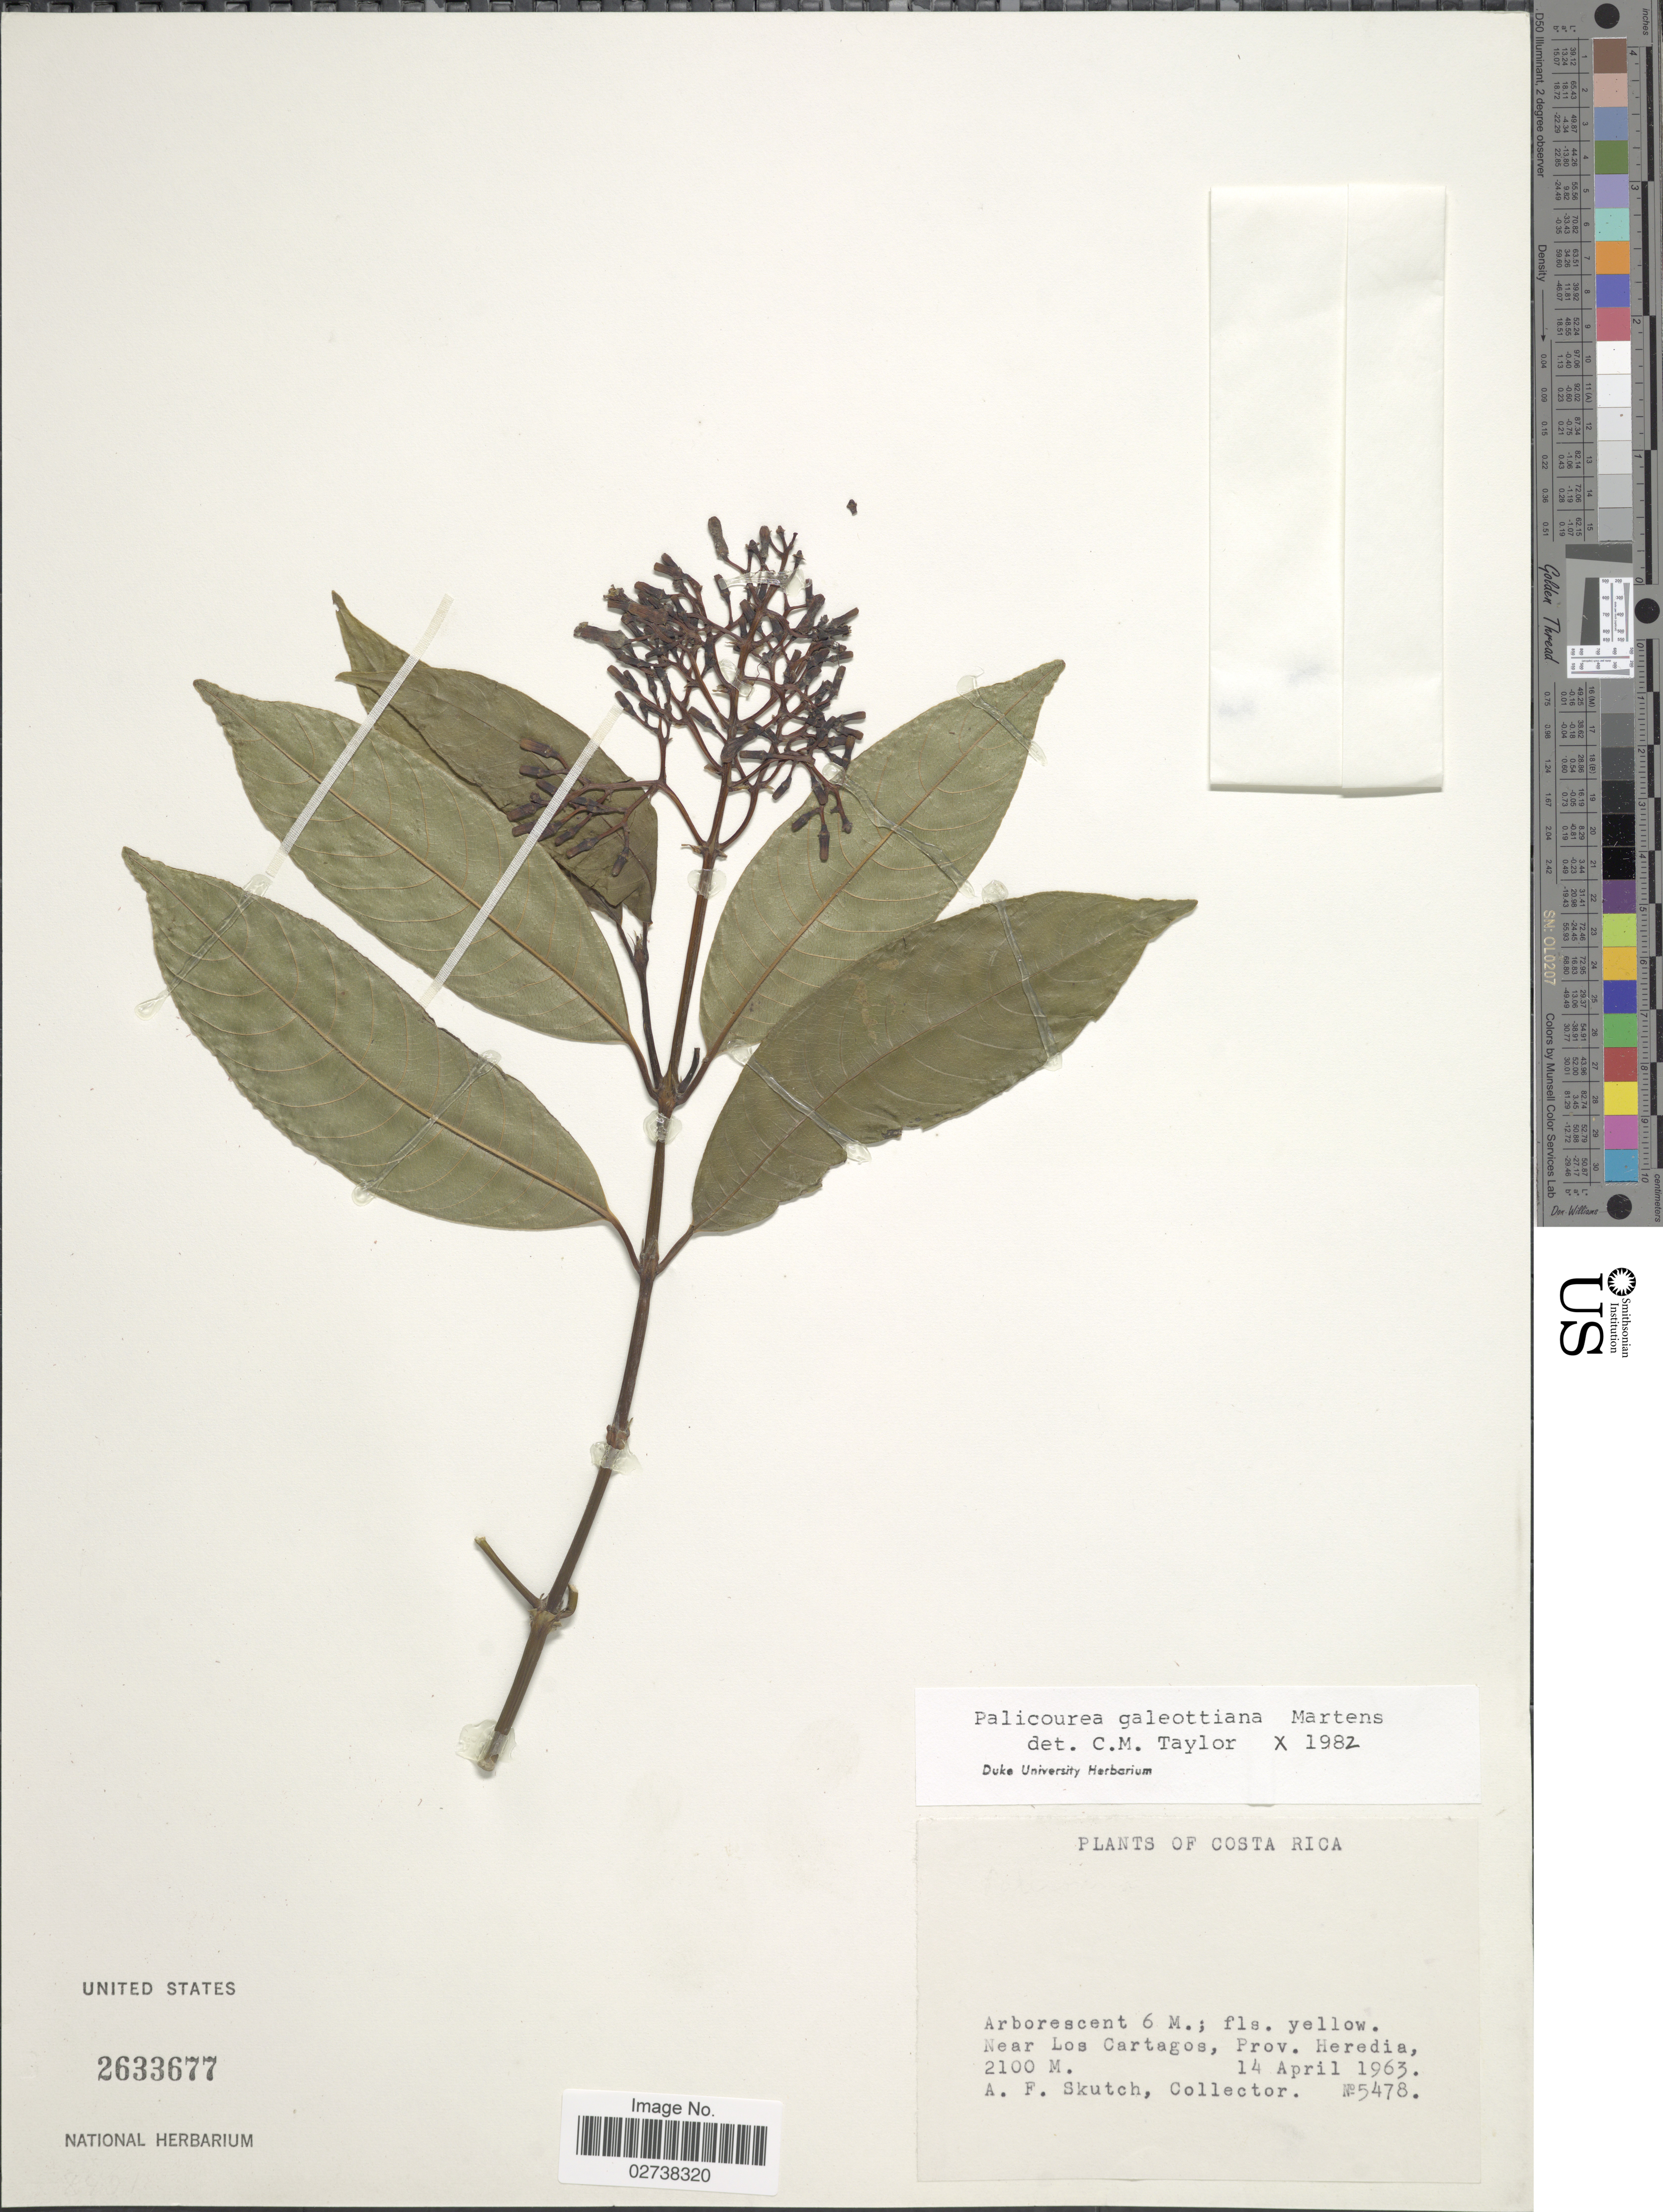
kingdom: Plantae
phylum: Tracheophyta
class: Magnoliopsida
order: Gentianales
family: Rubiaceae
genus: Palicourea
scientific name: Palicourea galeottiana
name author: M. Martens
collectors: A. F. Skutch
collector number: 5478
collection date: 1963-04-14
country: Costa Rica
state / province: Heredia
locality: Near Los Cartagos, Prov. Heredia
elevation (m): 2100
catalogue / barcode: US 2633677